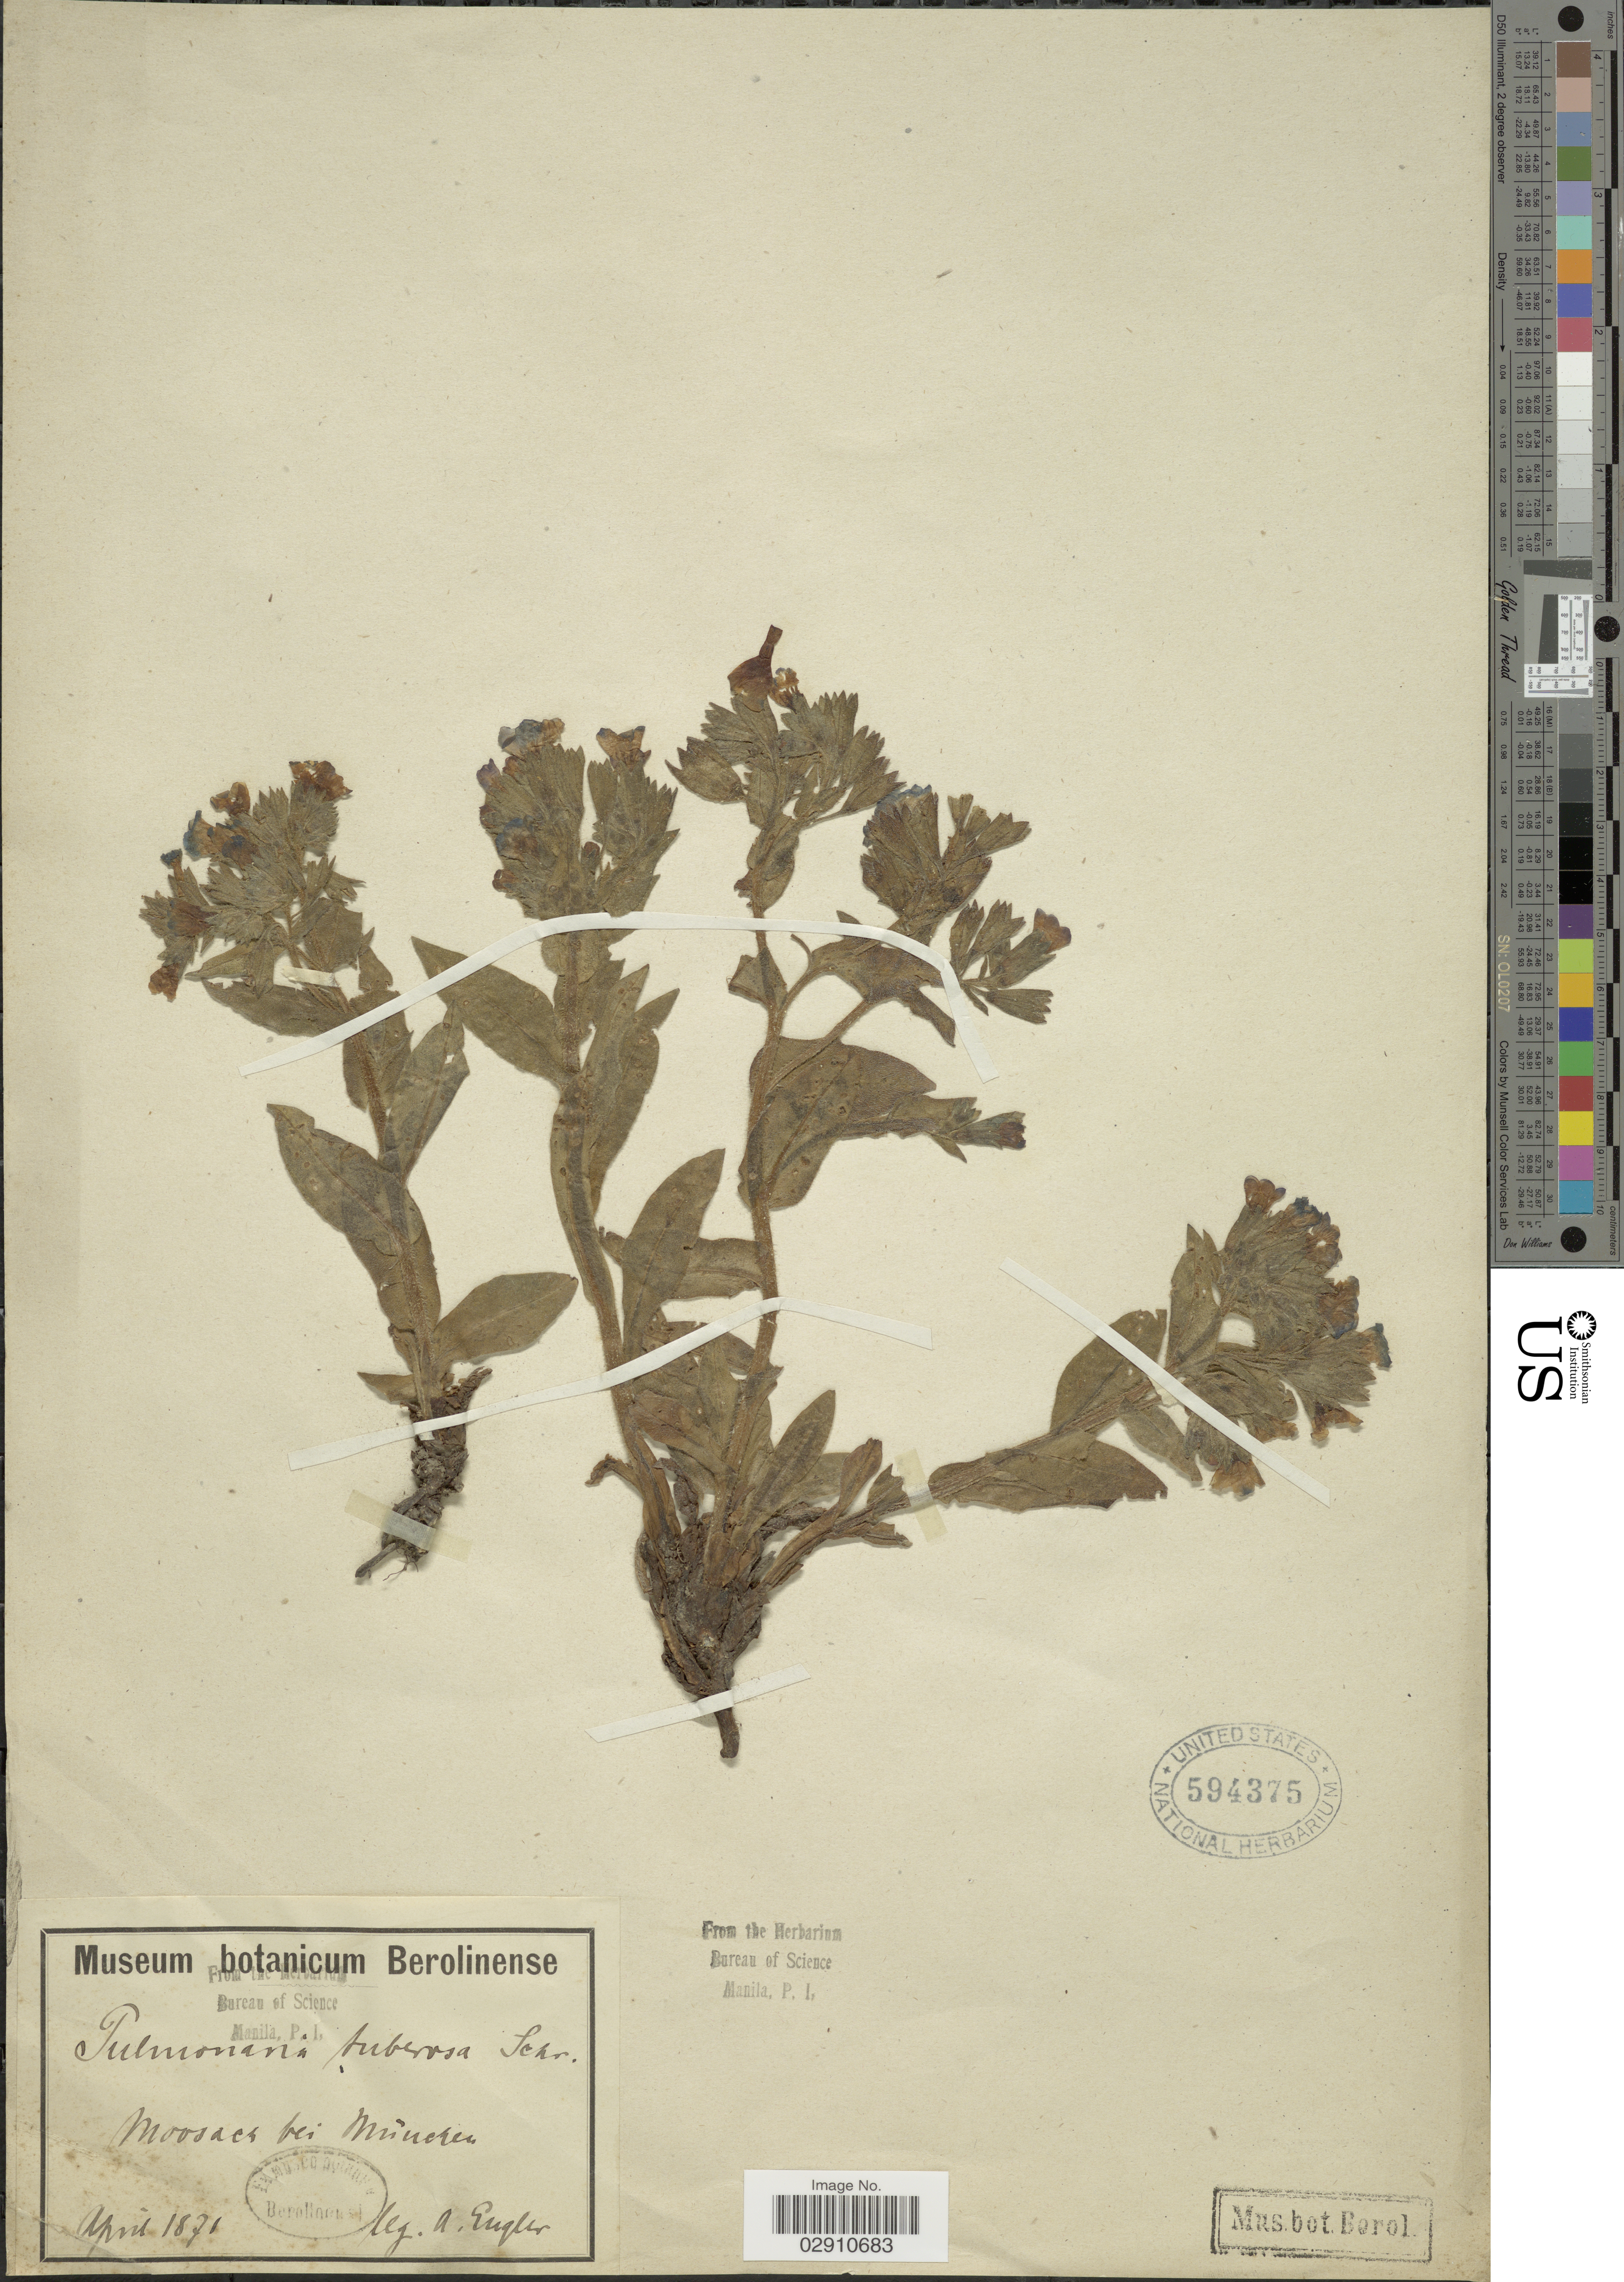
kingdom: Plantae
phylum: Tracheophyta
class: Magnoliopsida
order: Boraginales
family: Boraginaceae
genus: Pulmonaria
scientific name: Pulmonaria tuberosa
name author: Schrank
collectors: A. Engler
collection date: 1871-04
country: Germany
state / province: Bayern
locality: Moosach bei München.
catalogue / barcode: US 594375